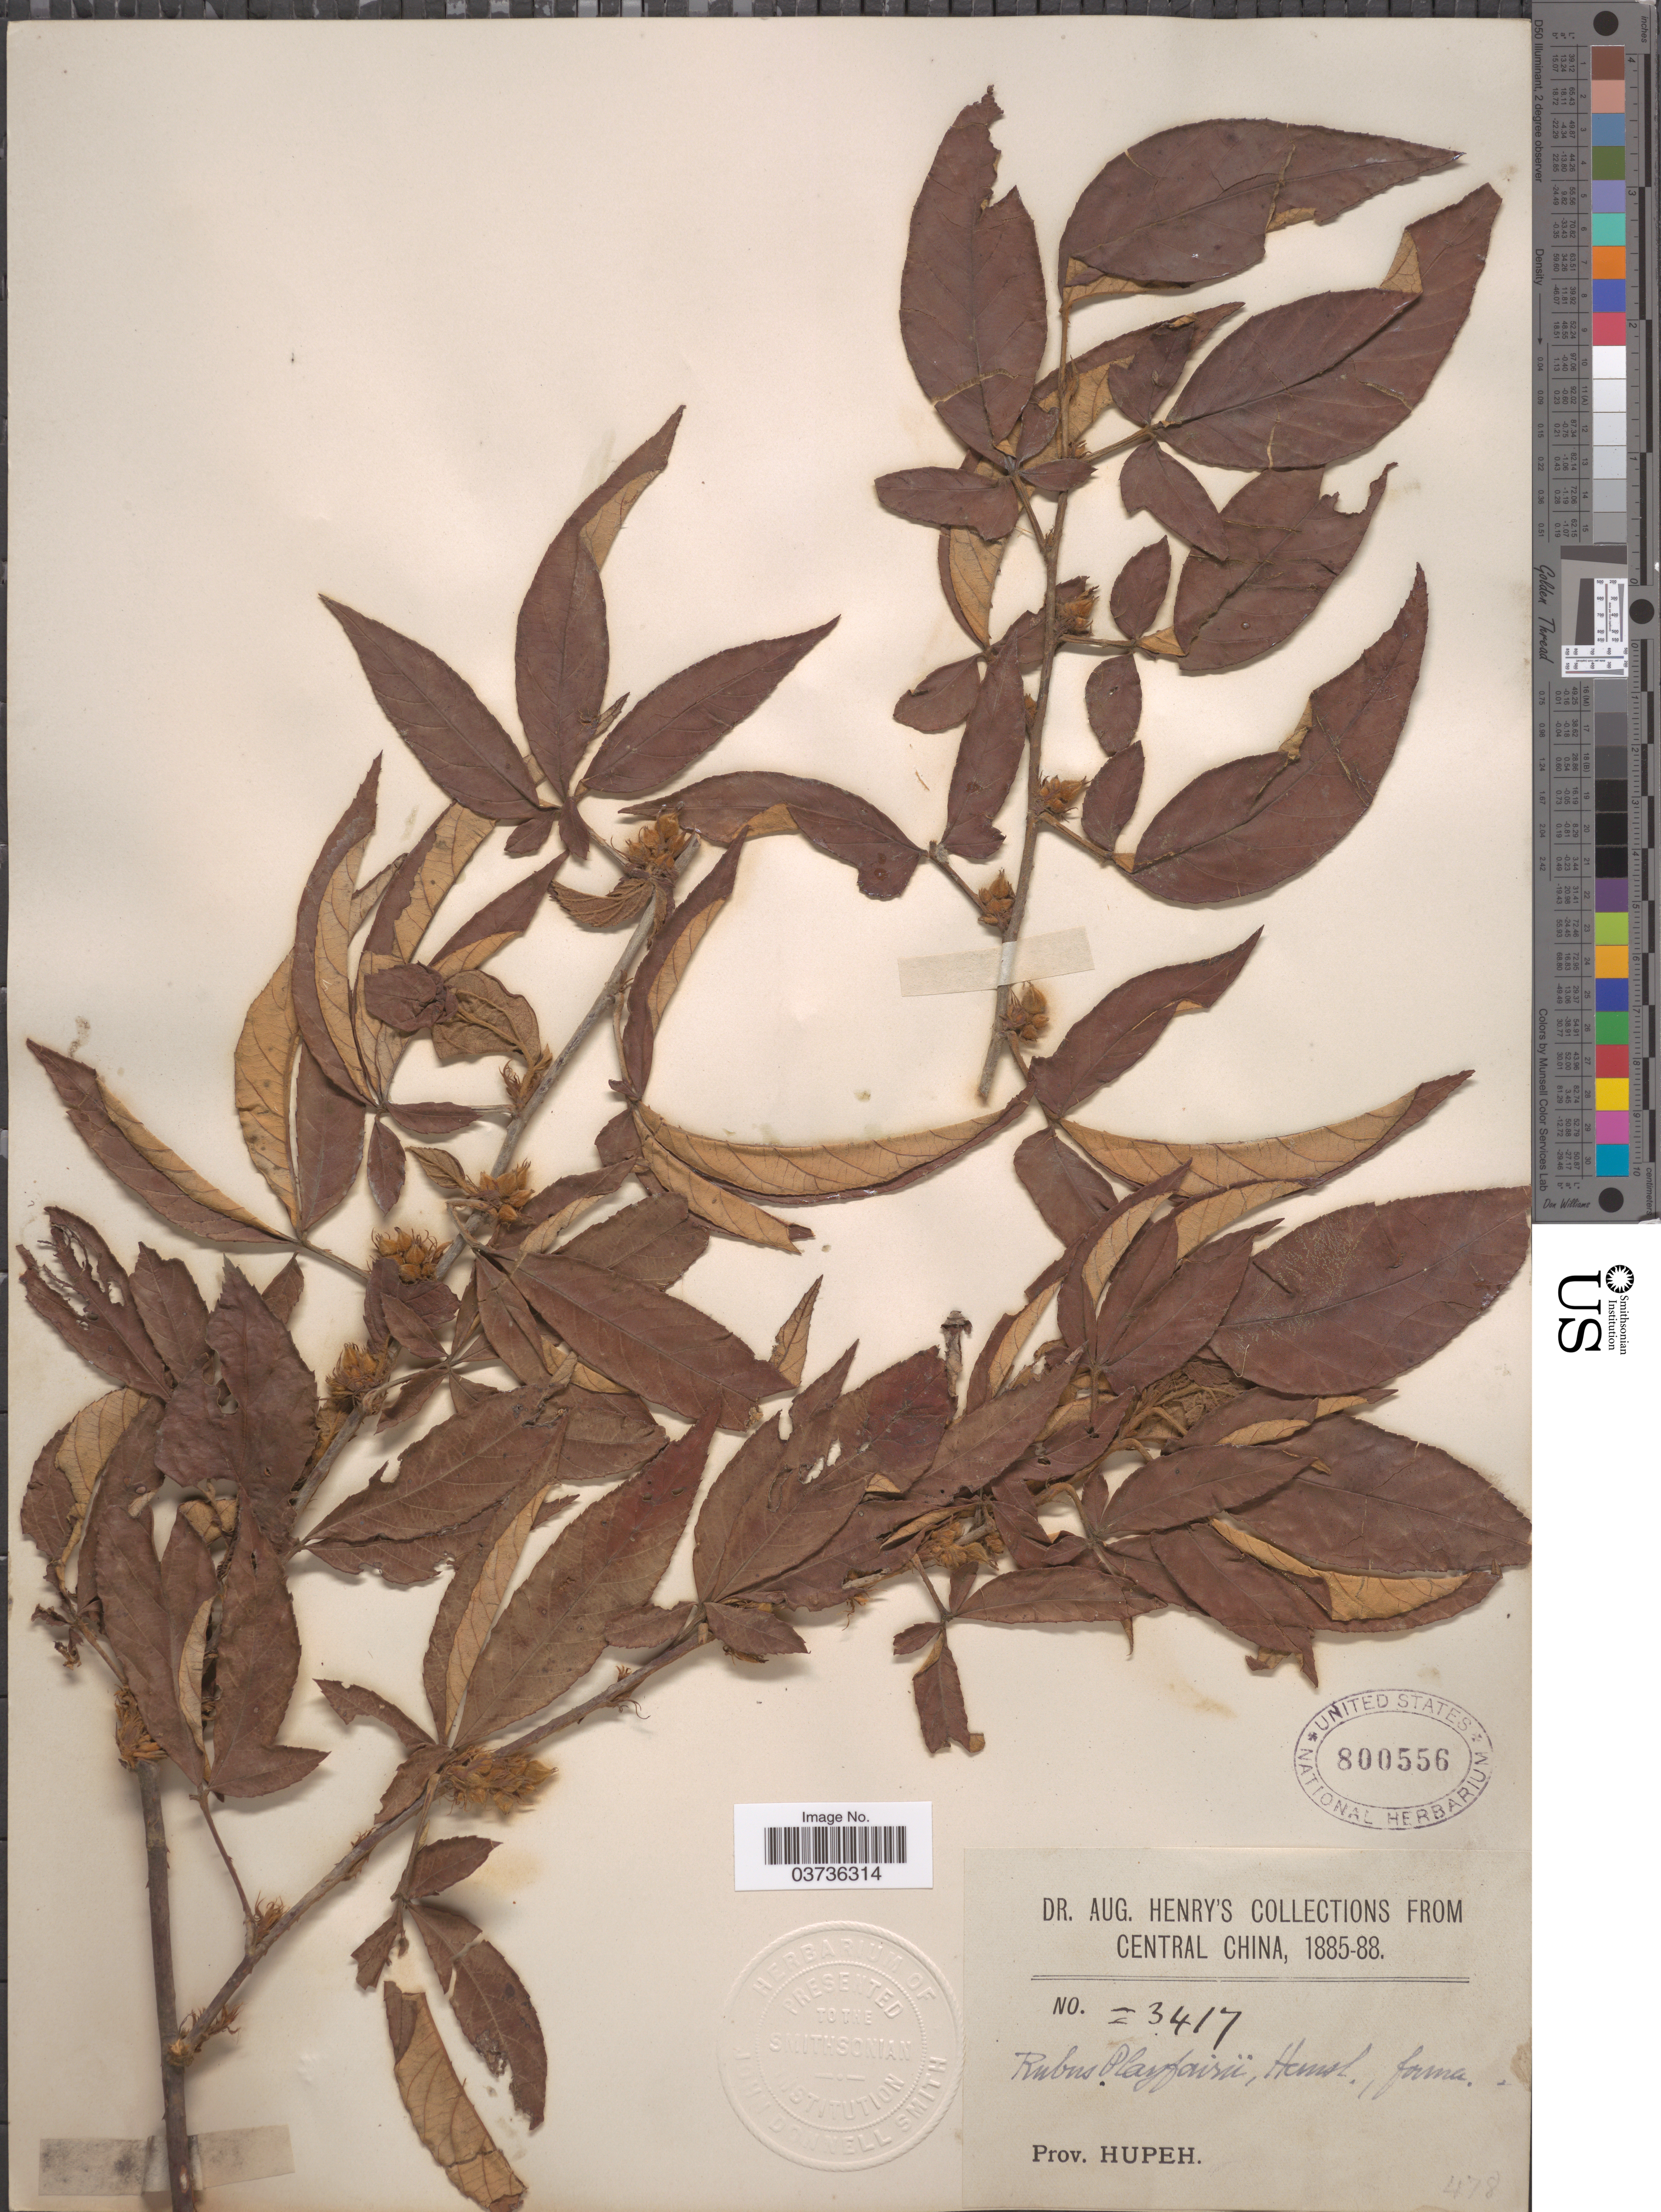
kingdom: Plantae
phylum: Tracheophyta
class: Magnoliopsida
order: Rosales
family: Rosaceae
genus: Rubus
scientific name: Rubus playfairii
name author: Hemsl.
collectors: A. Henry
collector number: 3417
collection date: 1885/1888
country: China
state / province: Hubei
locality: Central China. Prov. Hupeh.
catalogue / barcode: US 800556